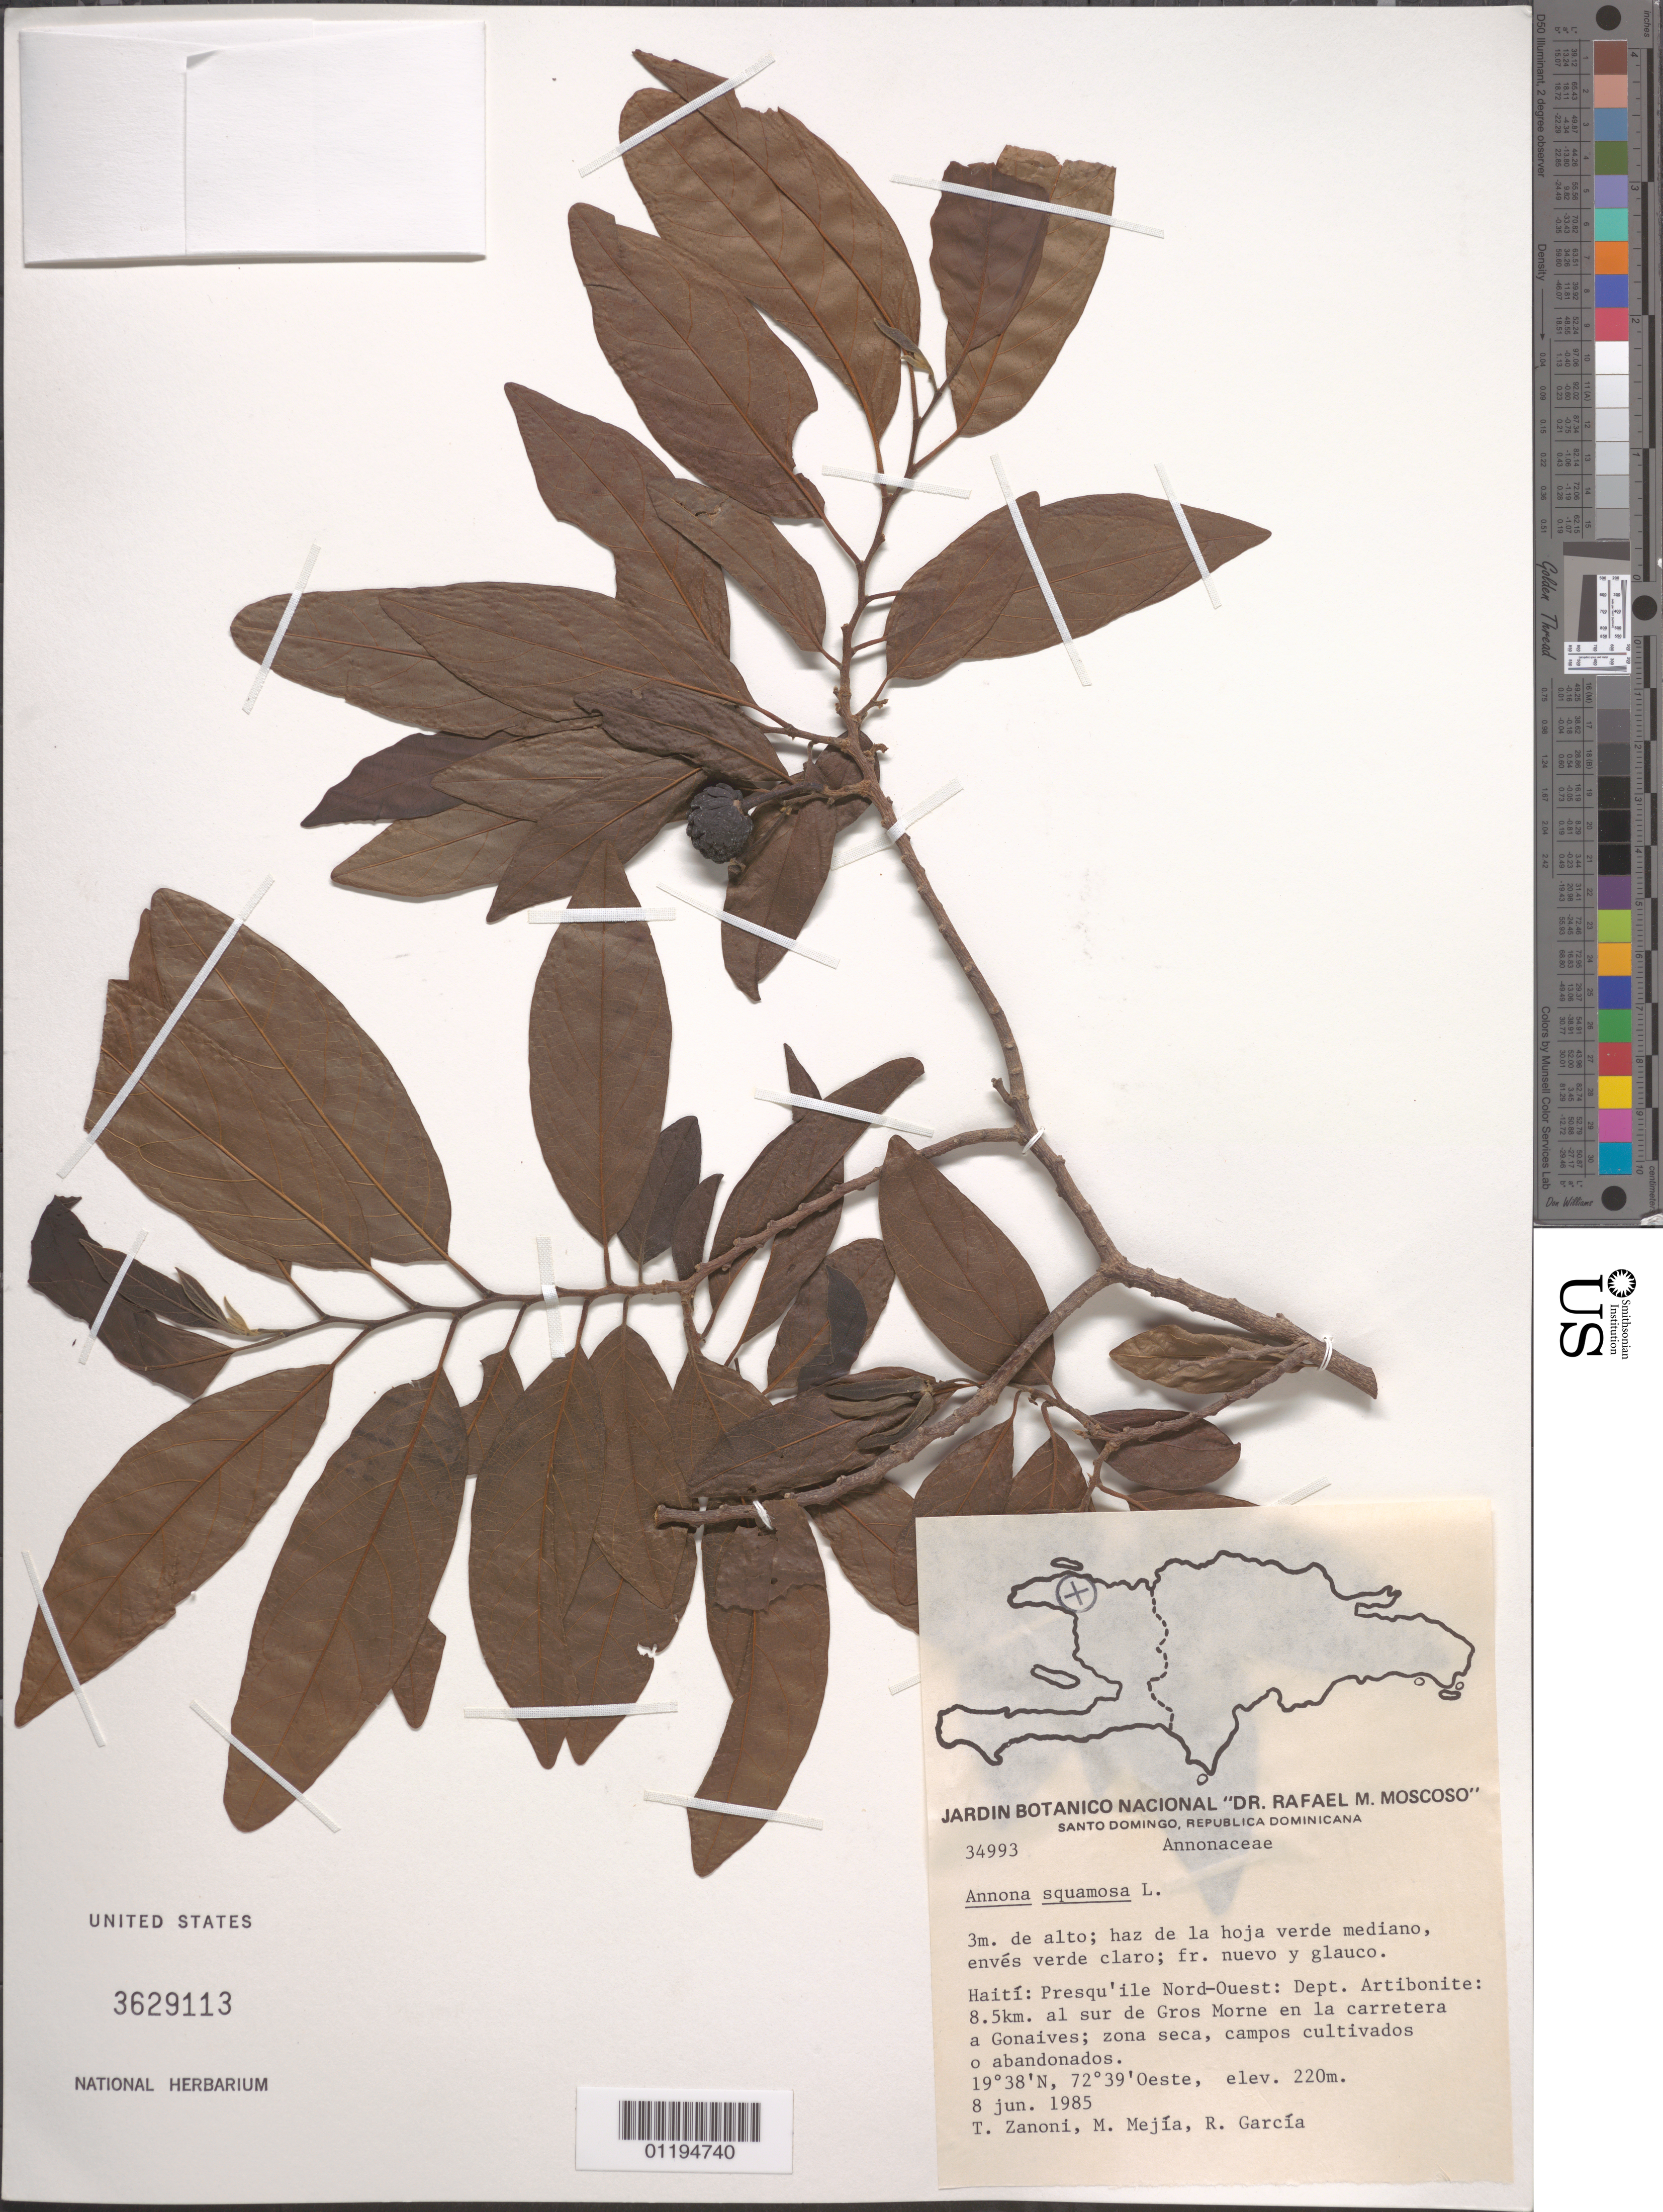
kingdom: Plantae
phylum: Tracheophyta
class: Magnoliopsida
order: Magnoliales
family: Annonaceae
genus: Annona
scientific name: Annona squamosa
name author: L.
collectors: T. A. Zanoni, M. Mejia & R. Garcia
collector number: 34993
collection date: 1985-06-08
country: Haiti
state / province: Nord-Ouest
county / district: Artibonte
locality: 8.5km S of Gros Morne on the rd. to Gonaives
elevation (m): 220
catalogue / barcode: US 3629113